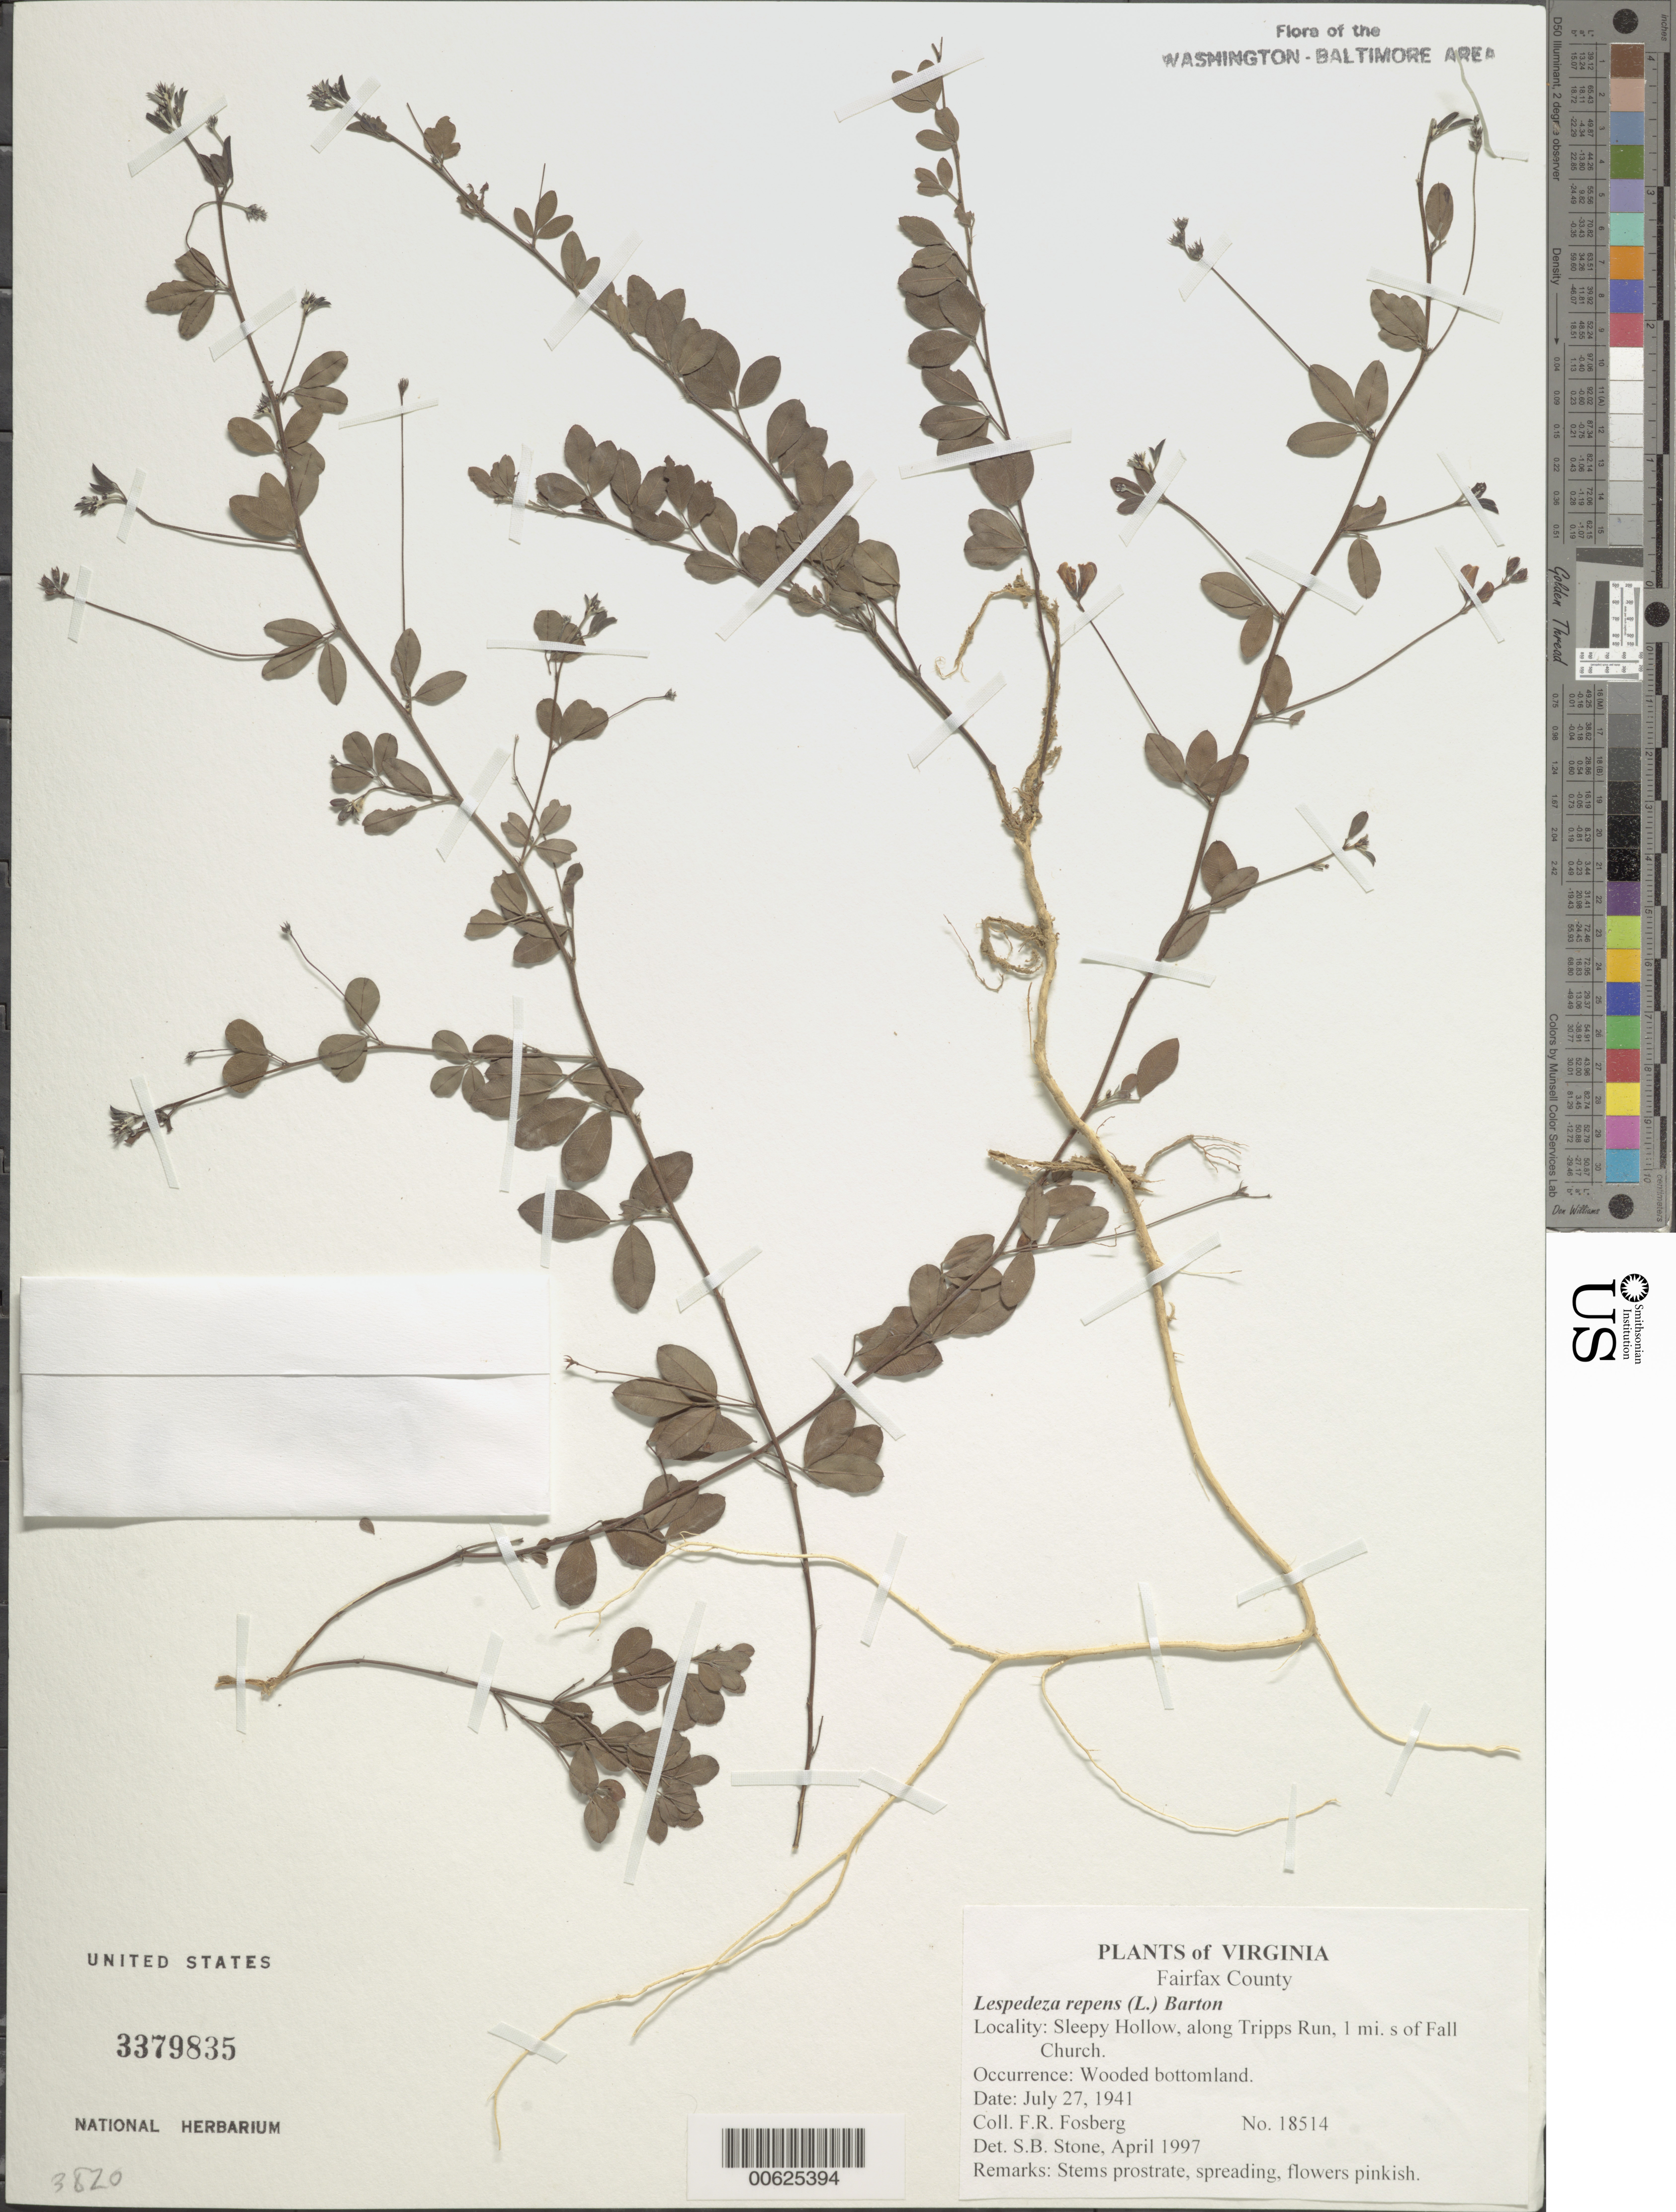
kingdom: Plantae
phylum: Tracheophyta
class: Magnoliopsida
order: Fabales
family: Fabaceae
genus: Lespedeza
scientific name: Lespedeza repens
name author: (L.) W.P.C. Barton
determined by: Stone, S. B.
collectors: F. R. Fosberg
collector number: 18514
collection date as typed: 27 Jul 1941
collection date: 1941-07-27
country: United States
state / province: Virginia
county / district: Fairfax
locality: Sleepy Hollow, along Tripps Run, 1 mi. S of Falls Church.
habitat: Wooded bottomland.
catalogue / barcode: US 3379835